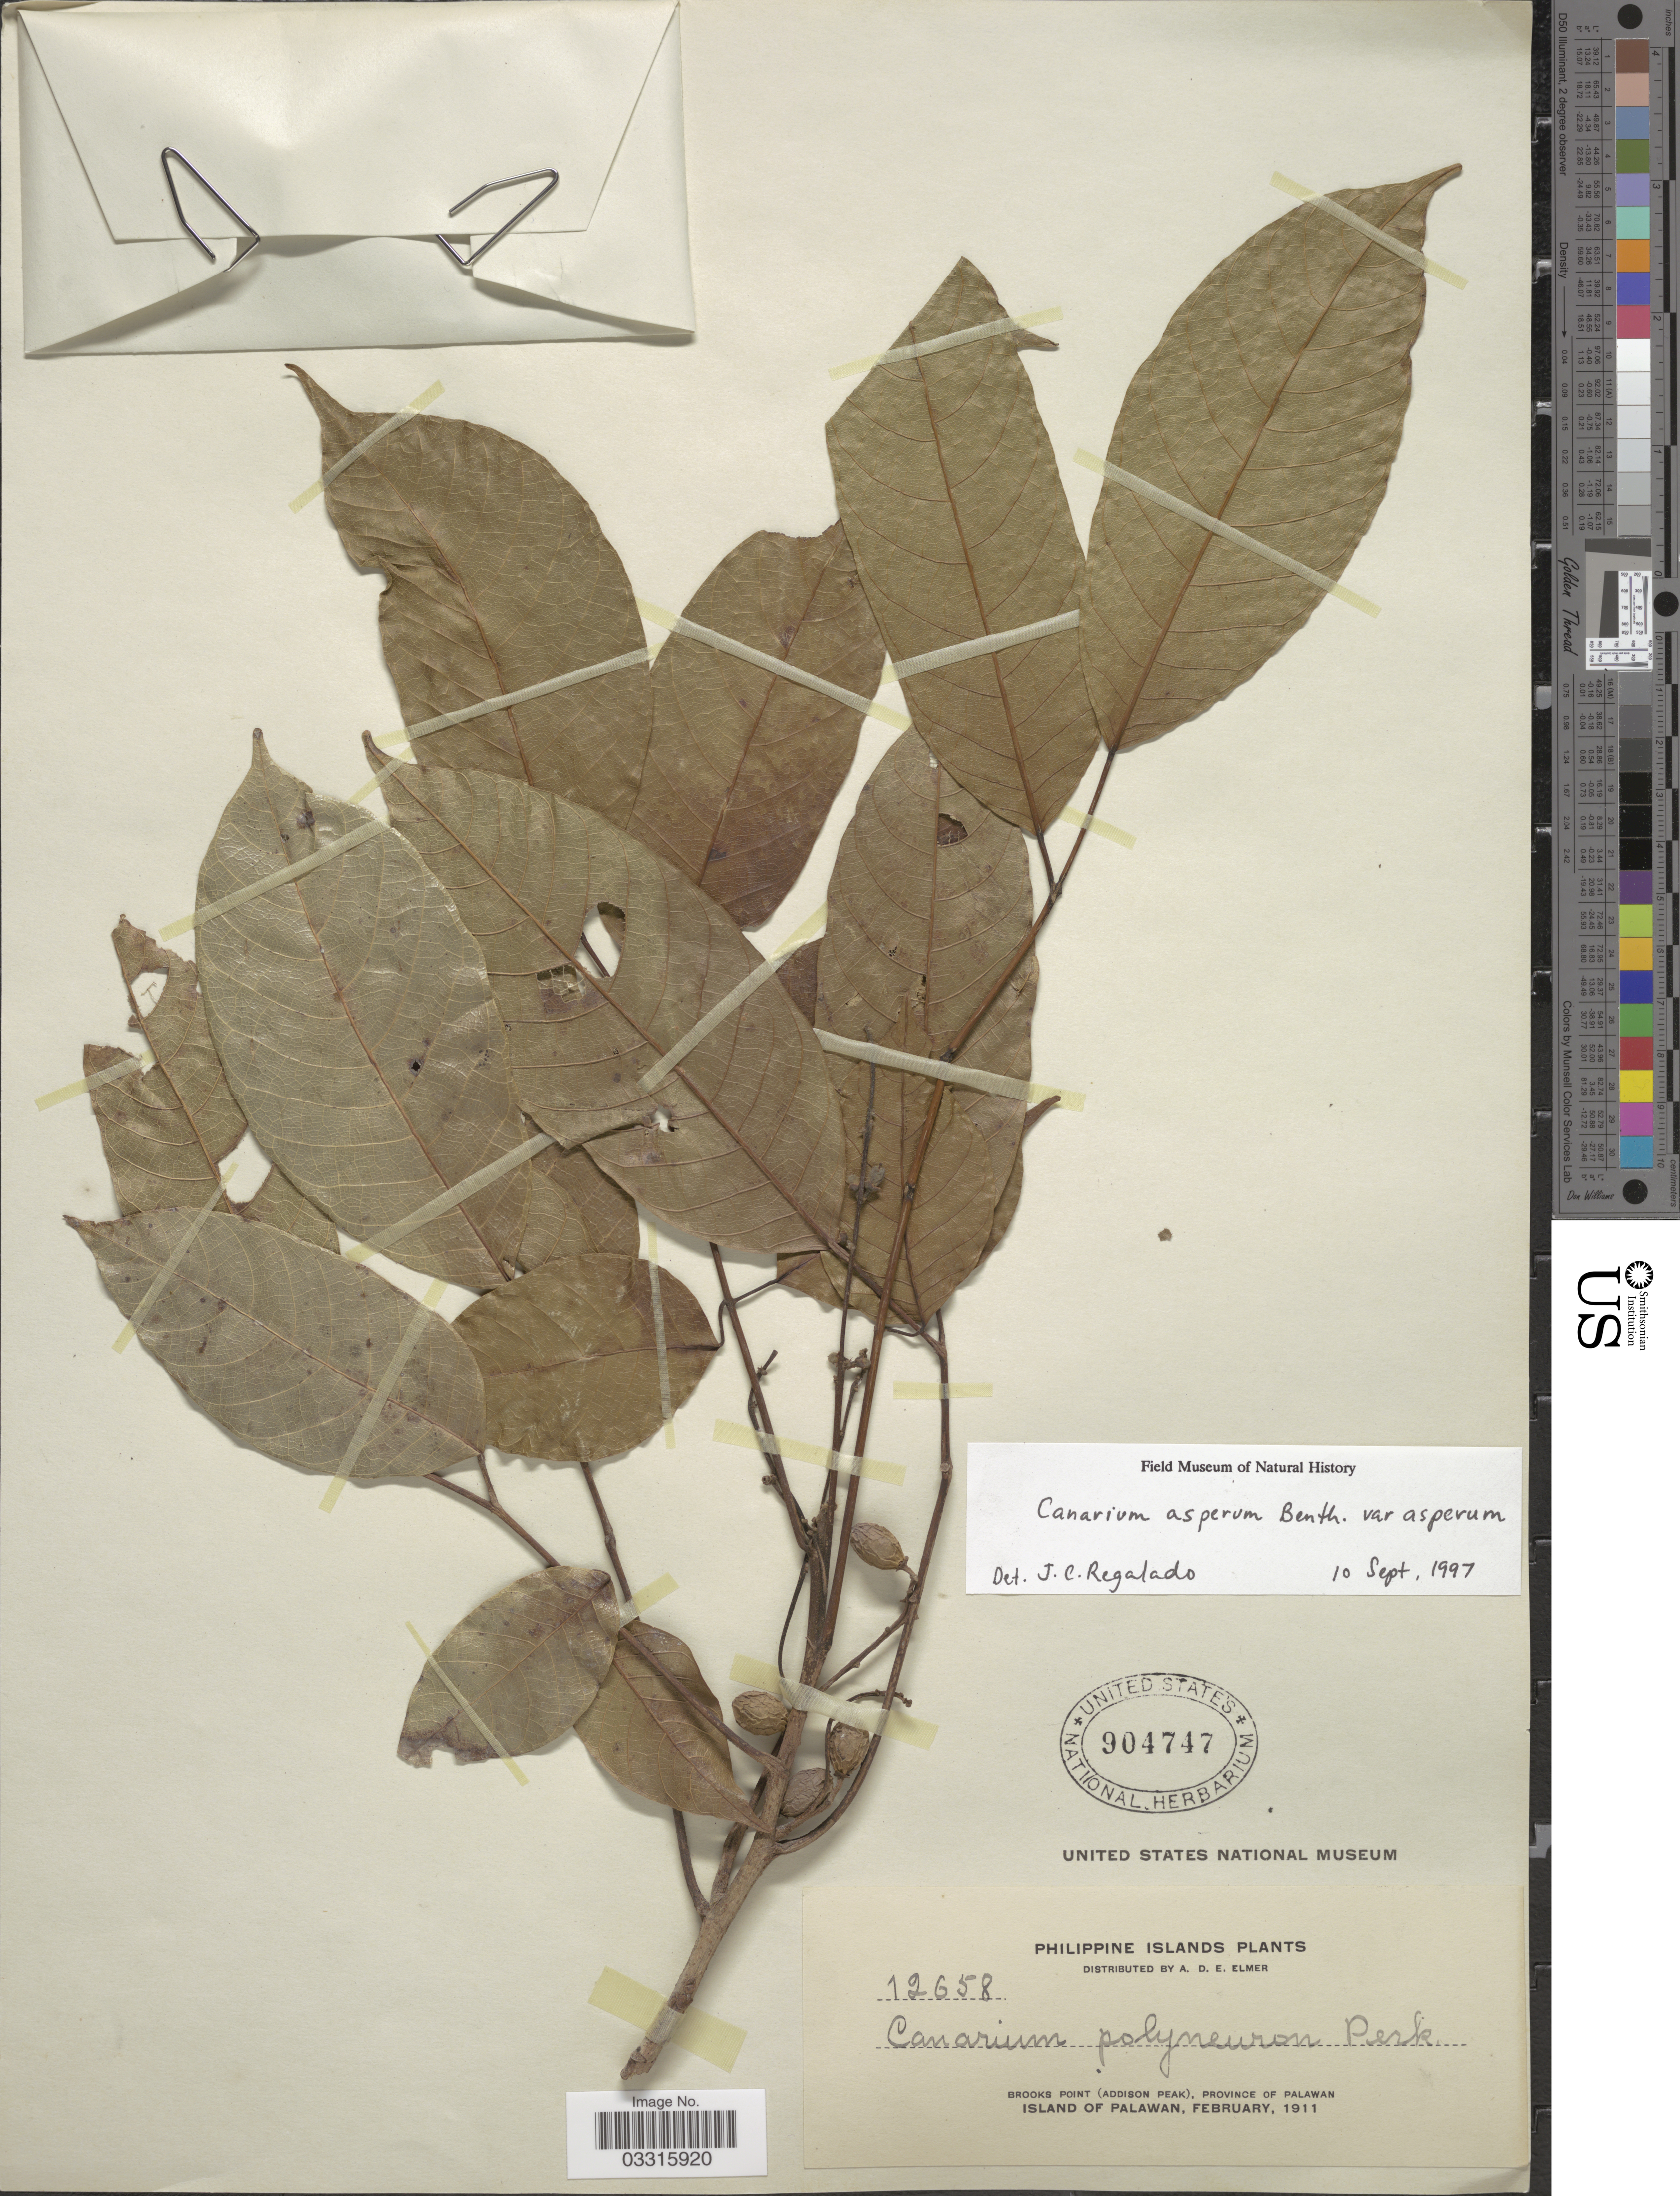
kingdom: Plantae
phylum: Tracheophyta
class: Magnoliopsida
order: Sapindales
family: Burseraceae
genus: Canarium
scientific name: Canarium asperum subsp. asperum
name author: Benth.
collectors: A. D. E. Elmer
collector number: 12658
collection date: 1911-02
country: Philippines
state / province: Mimaropa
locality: Brooks Point (Addison Peak), Province of Palawan, Island of Palawan.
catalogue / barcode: US 904747